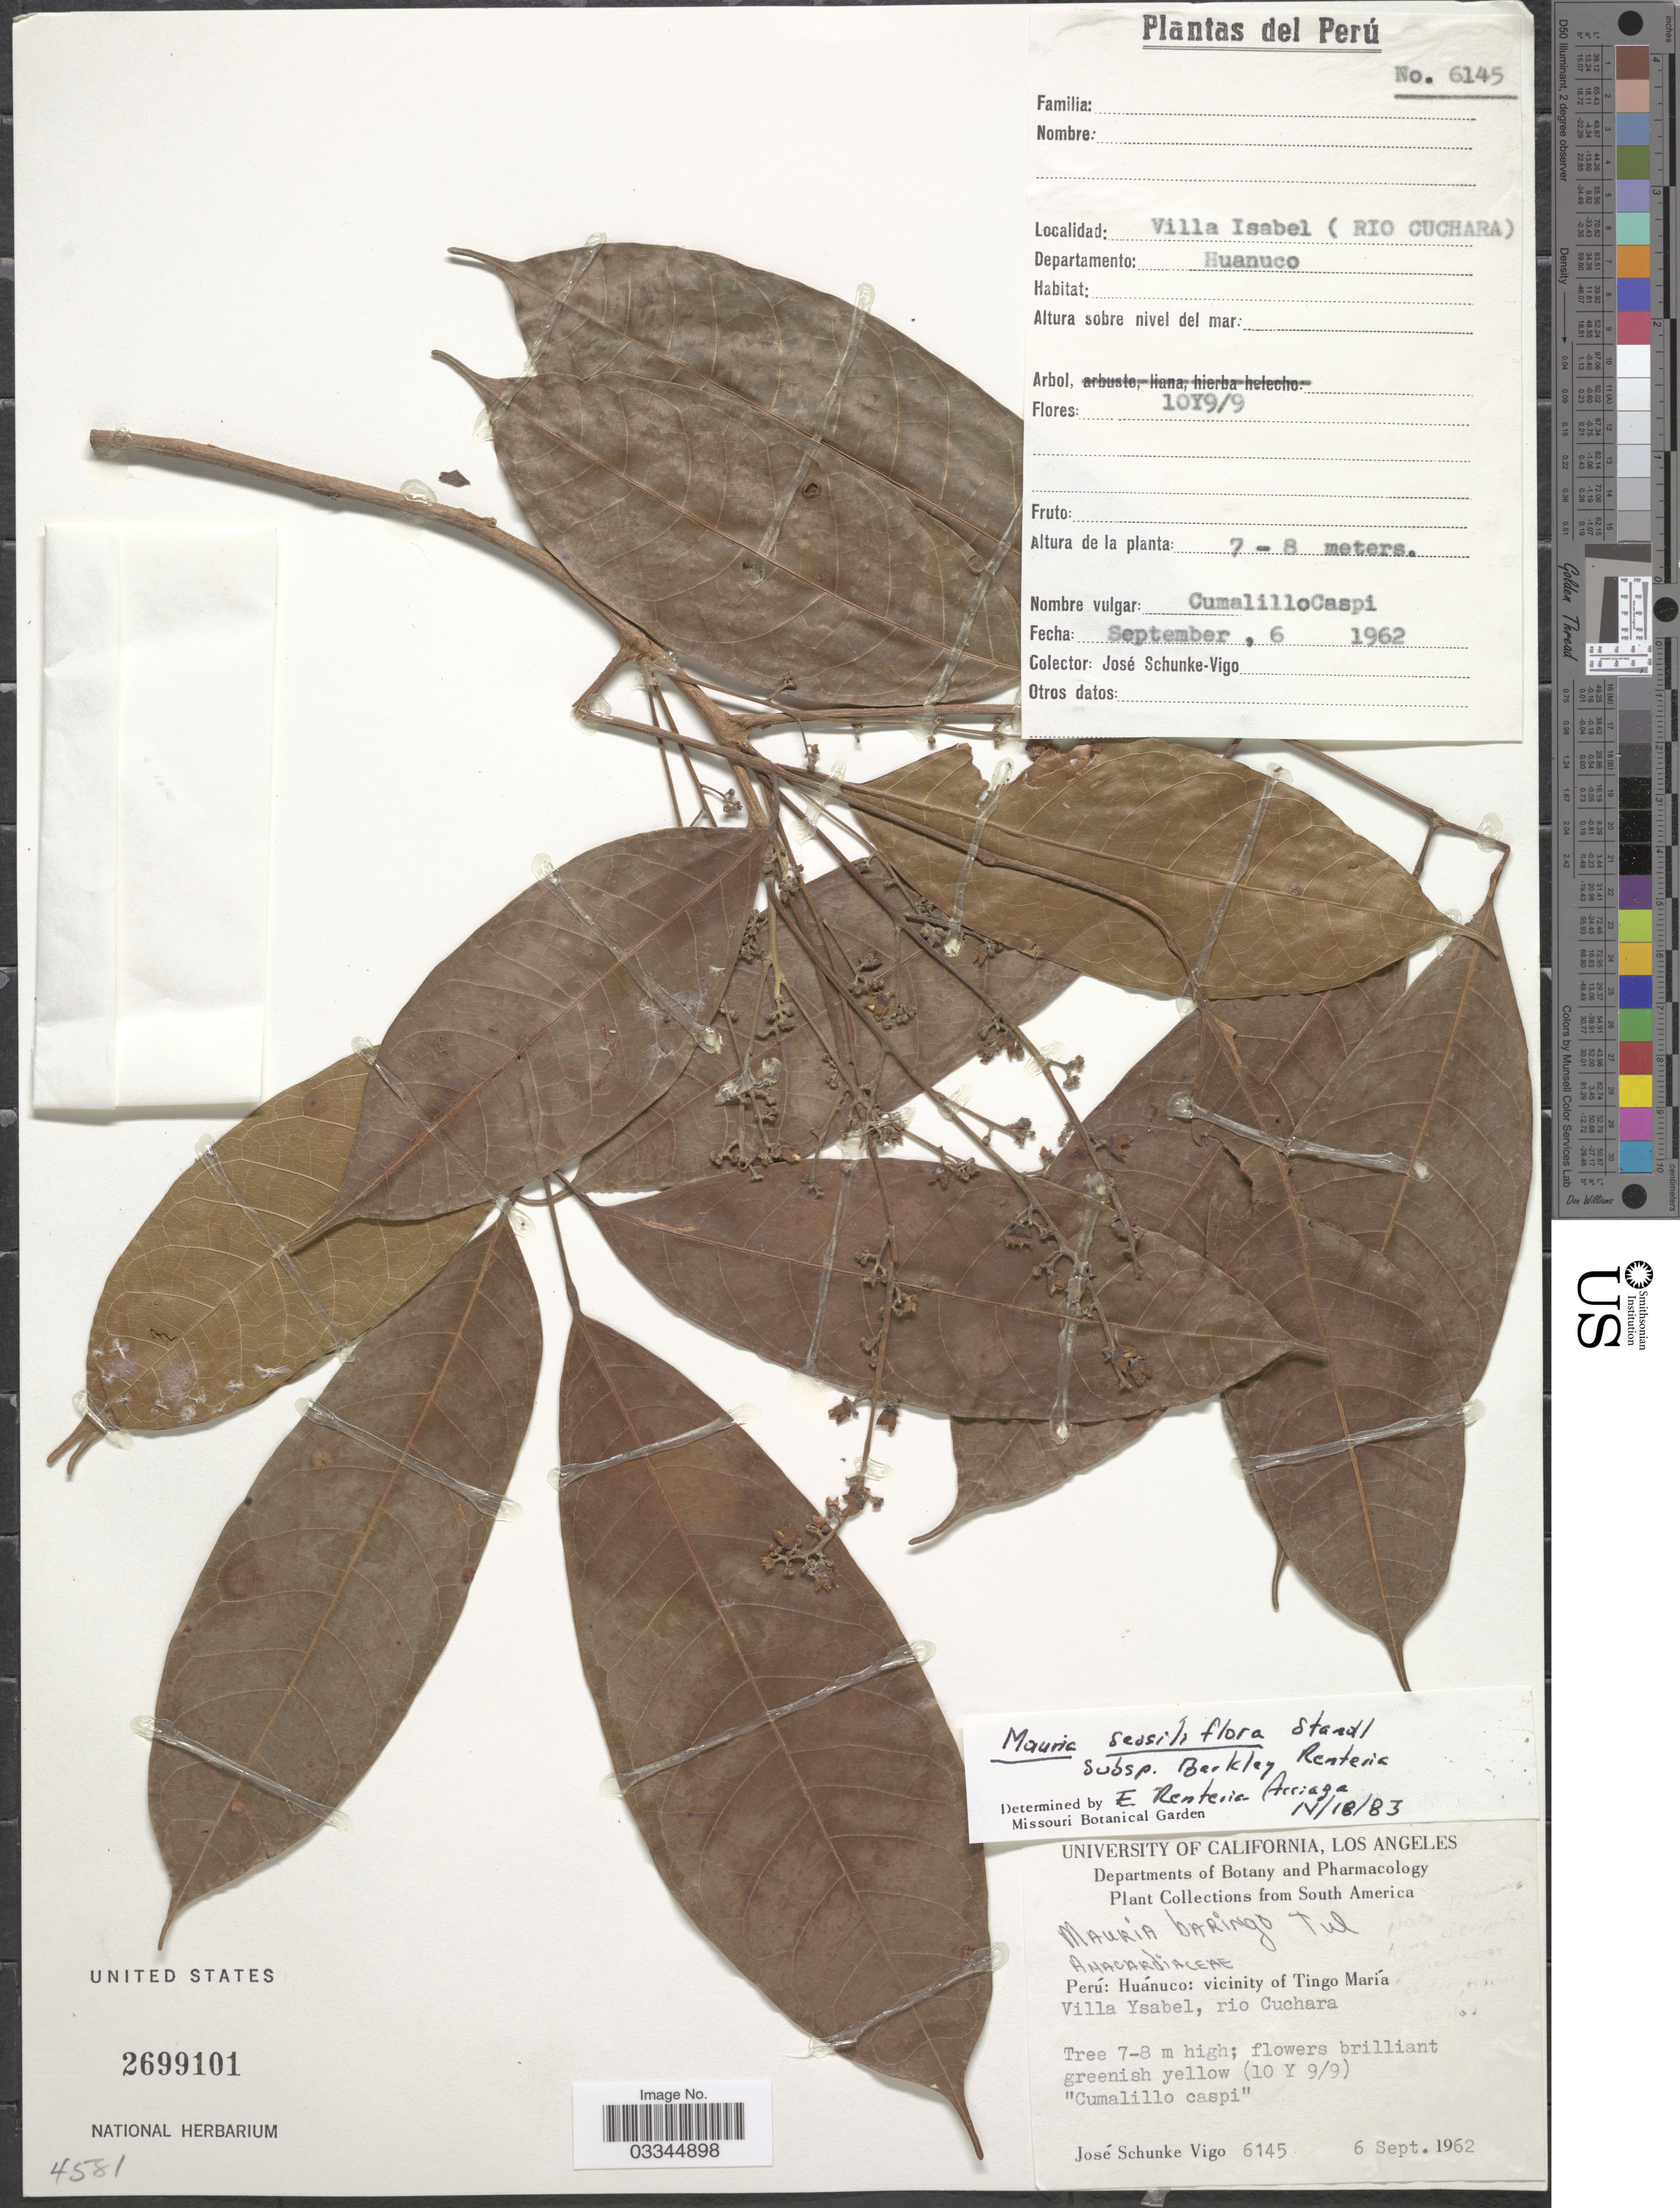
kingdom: Plantae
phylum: Tracheophyta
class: Magnoliopsida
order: Sapindales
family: Anacardiaceae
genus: Mauria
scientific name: Mauria sericea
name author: Loes.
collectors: J. Schunke Vigo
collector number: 6145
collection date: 1962-09-06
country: Peru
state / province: Huánuco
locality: Vicinity of Tingo María Villa Ysabel, rio Cuchara. Departamento Huanuco.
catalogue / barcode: US 2699101